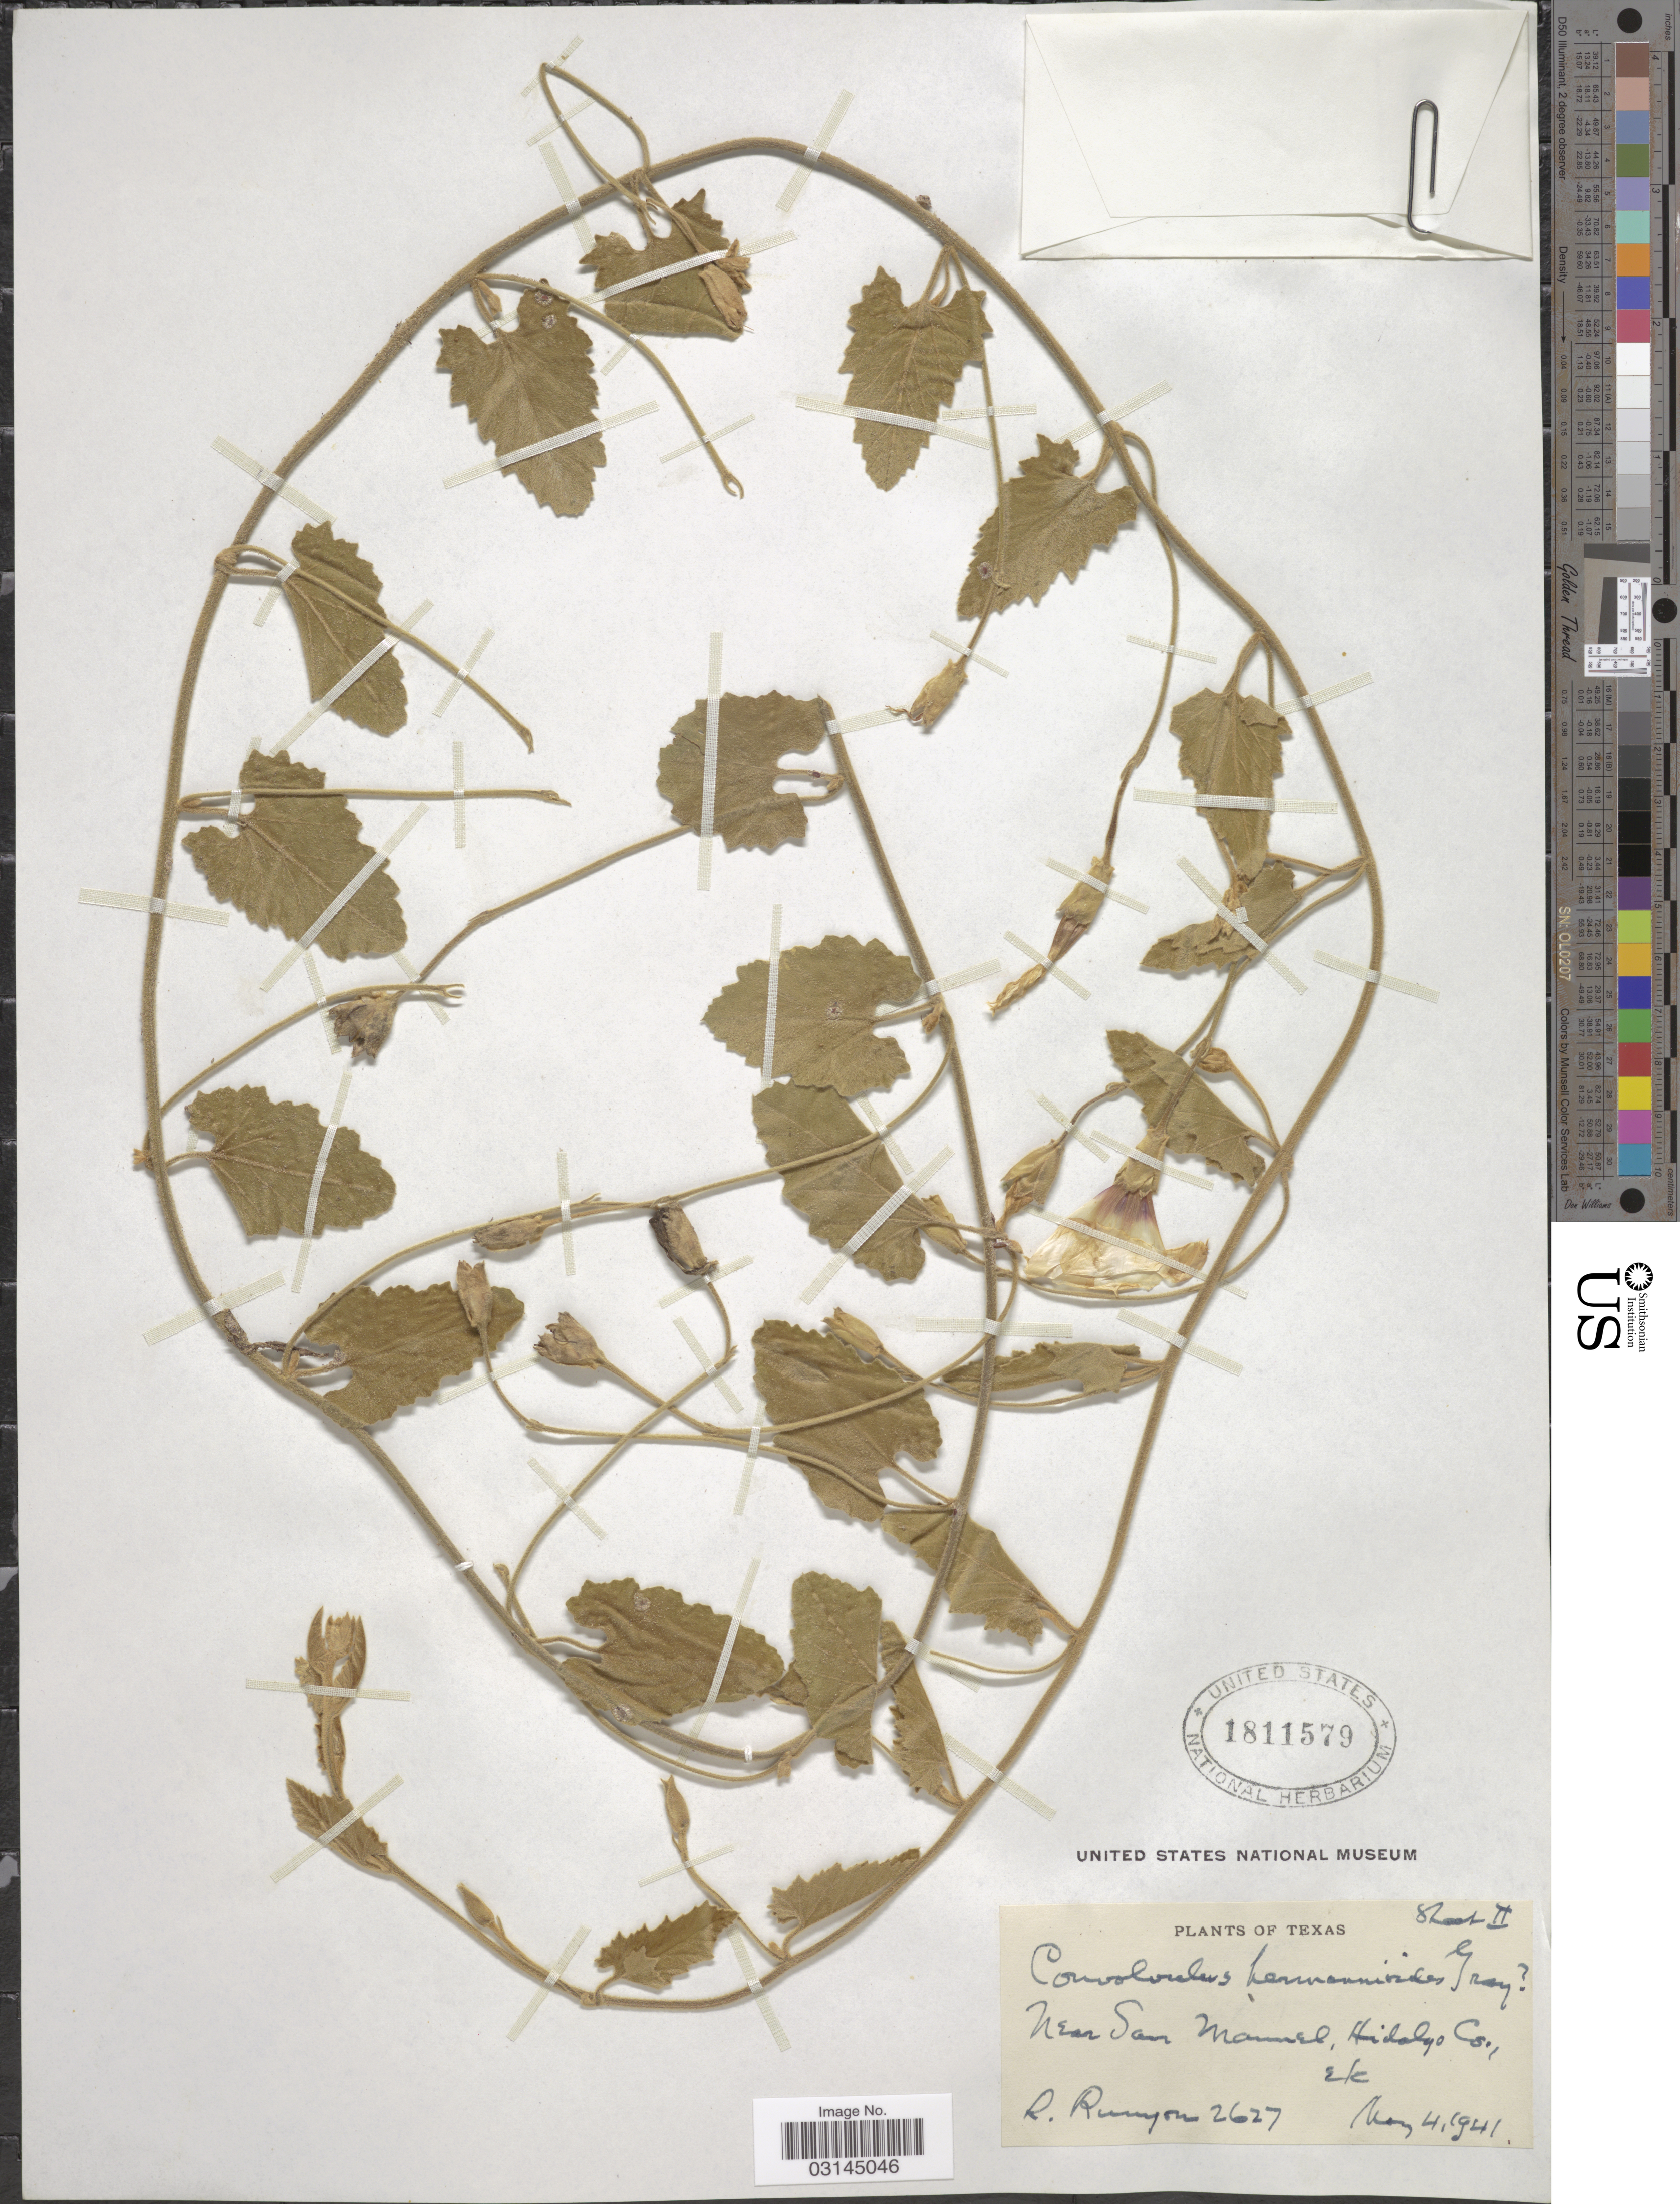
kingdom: Plantae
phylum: Tracheophyta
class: Magnoliopsida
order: Solanales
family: Convolvulaceae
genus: Convolvulus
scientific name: Convolvulus hermannioides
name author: A. Gray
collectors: R. Runyon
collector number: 2627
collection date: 1941-05-04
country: United States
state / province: Texas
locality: Near San Manuel, Hidalgo Co. etc.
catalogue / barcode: US 1811579